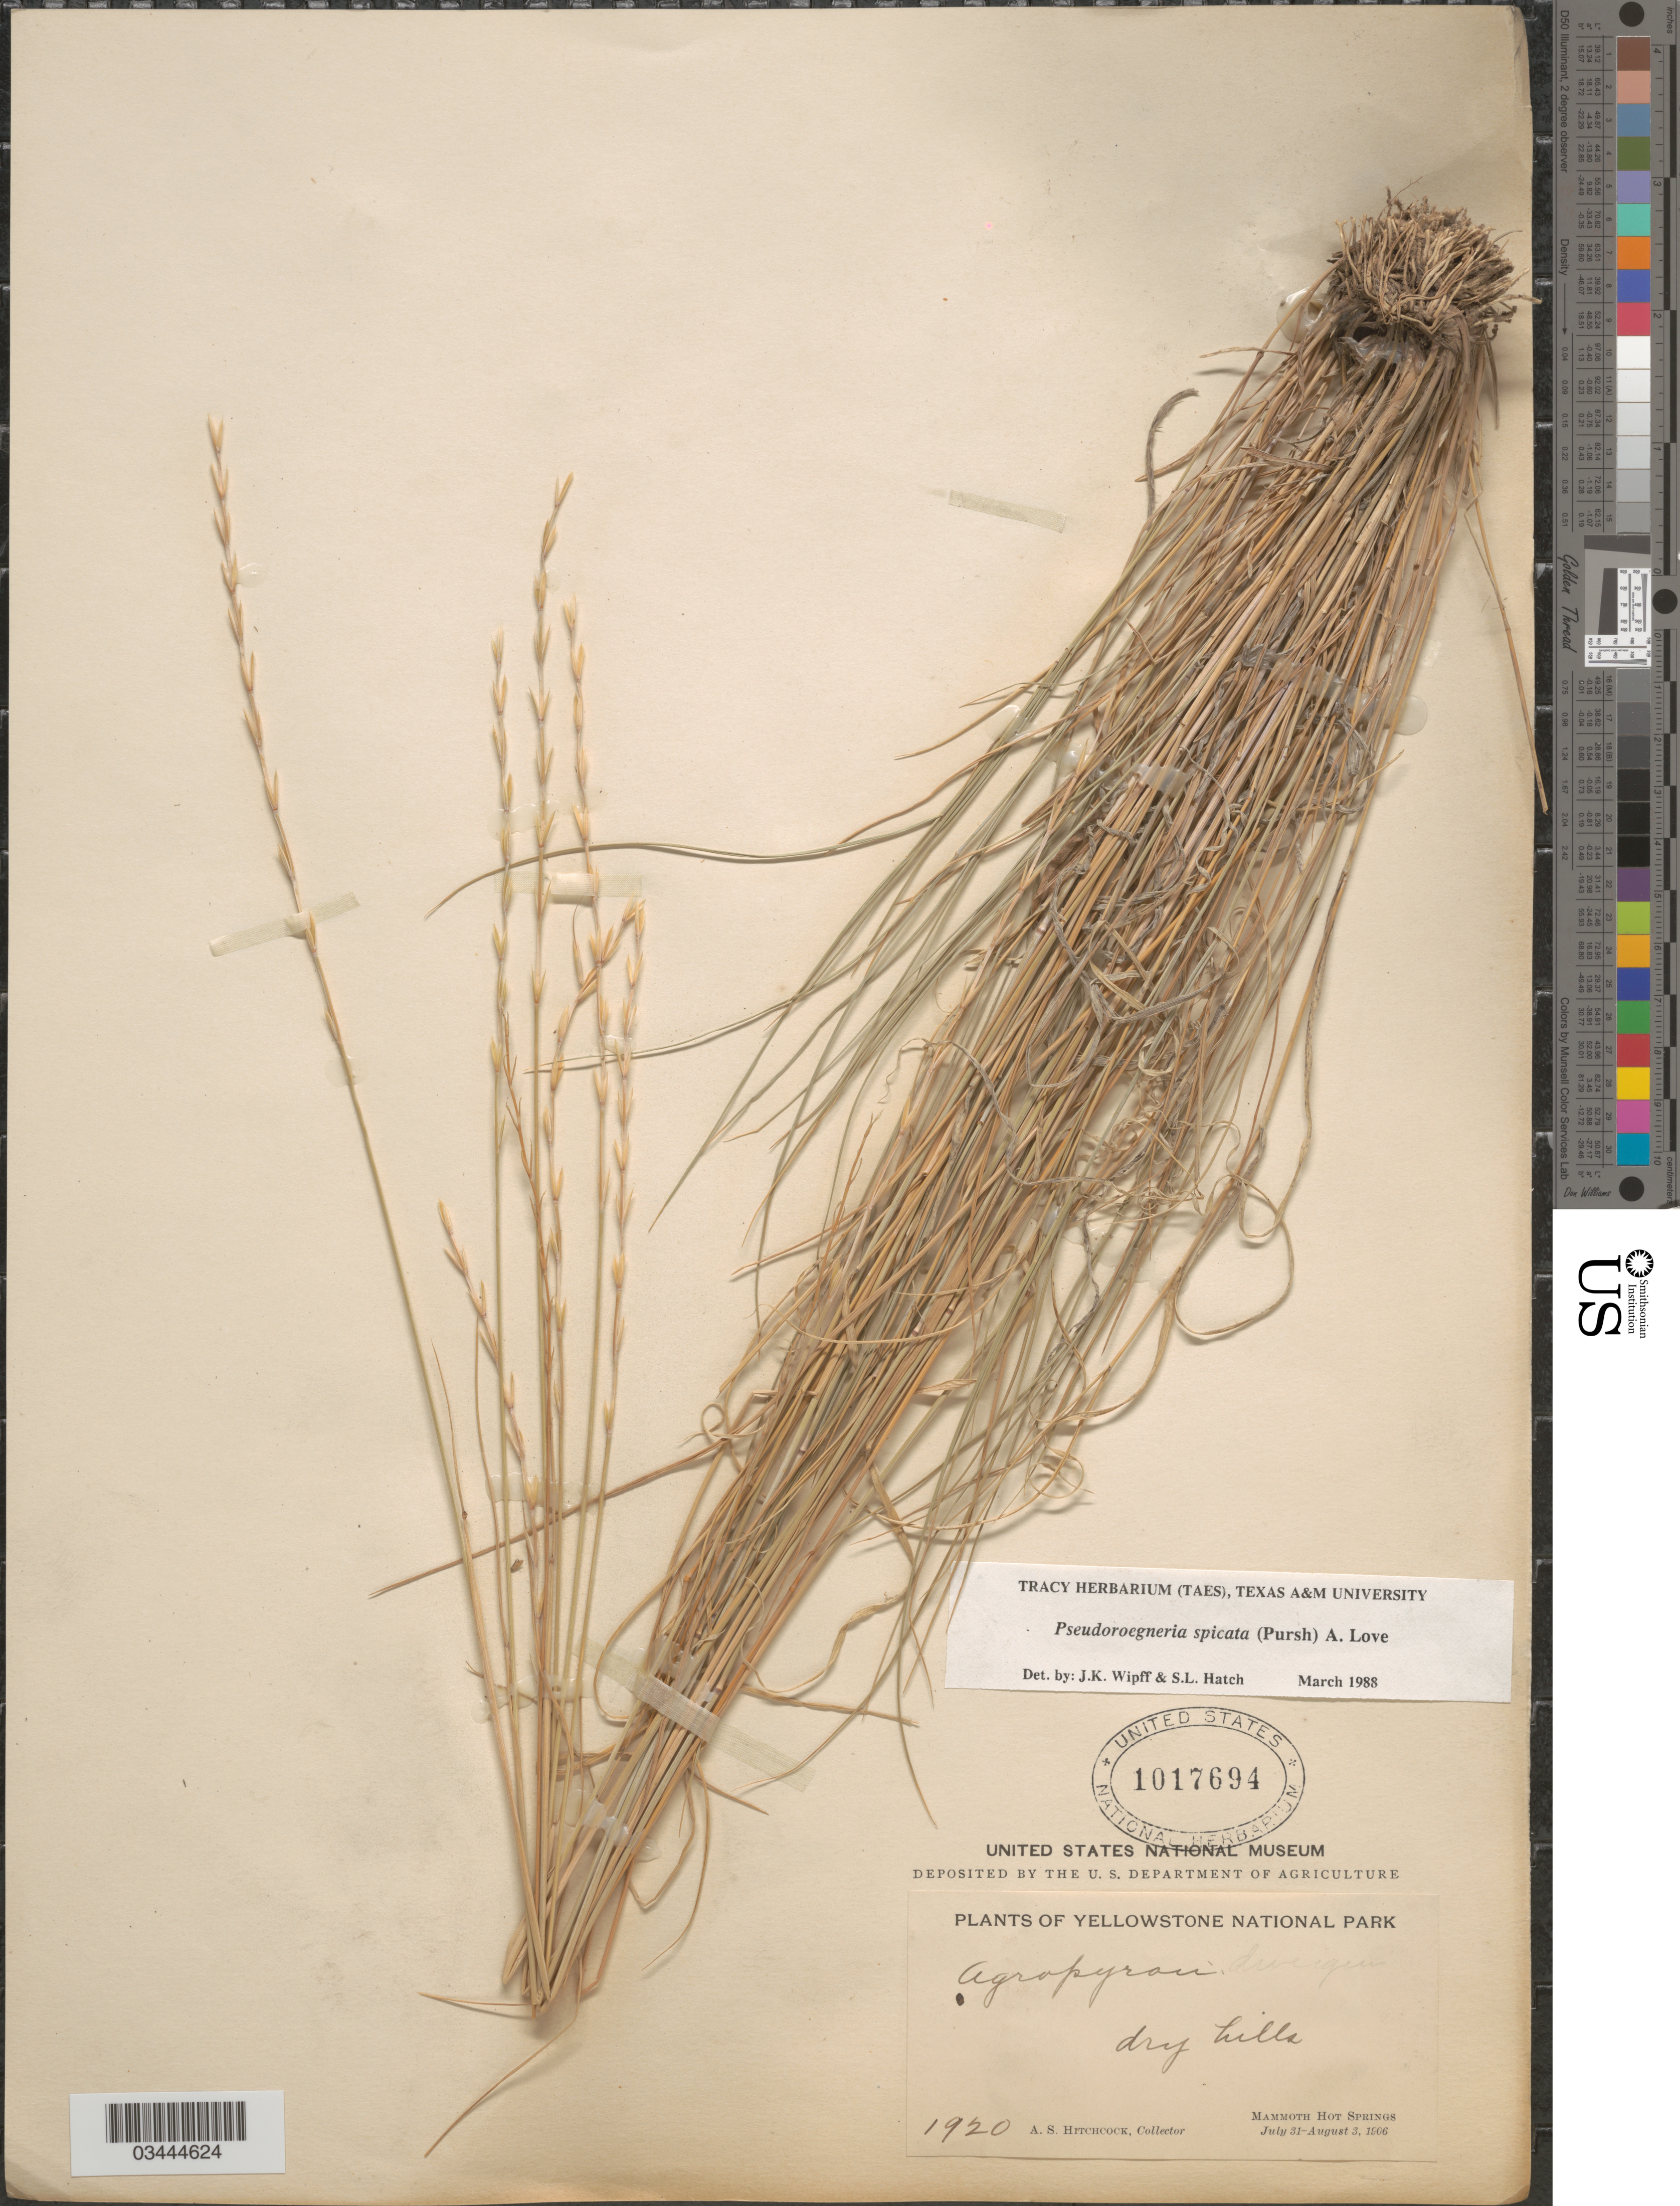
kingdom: Plantae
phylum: Tracheophyta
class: Liliopsida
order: Poales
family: Poaceae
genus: Pseudoroegneria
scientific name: Pseudoroegneria spicata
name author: (Pursh) Á. Löve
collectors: A. S. Hitchcock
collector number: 1920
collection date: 1906-07-31/1906-08-03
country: United States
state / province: Wyoming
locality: Yellowstone National Park. Dry hills. Mammoth Hot Springs.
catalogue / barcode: US 1017694